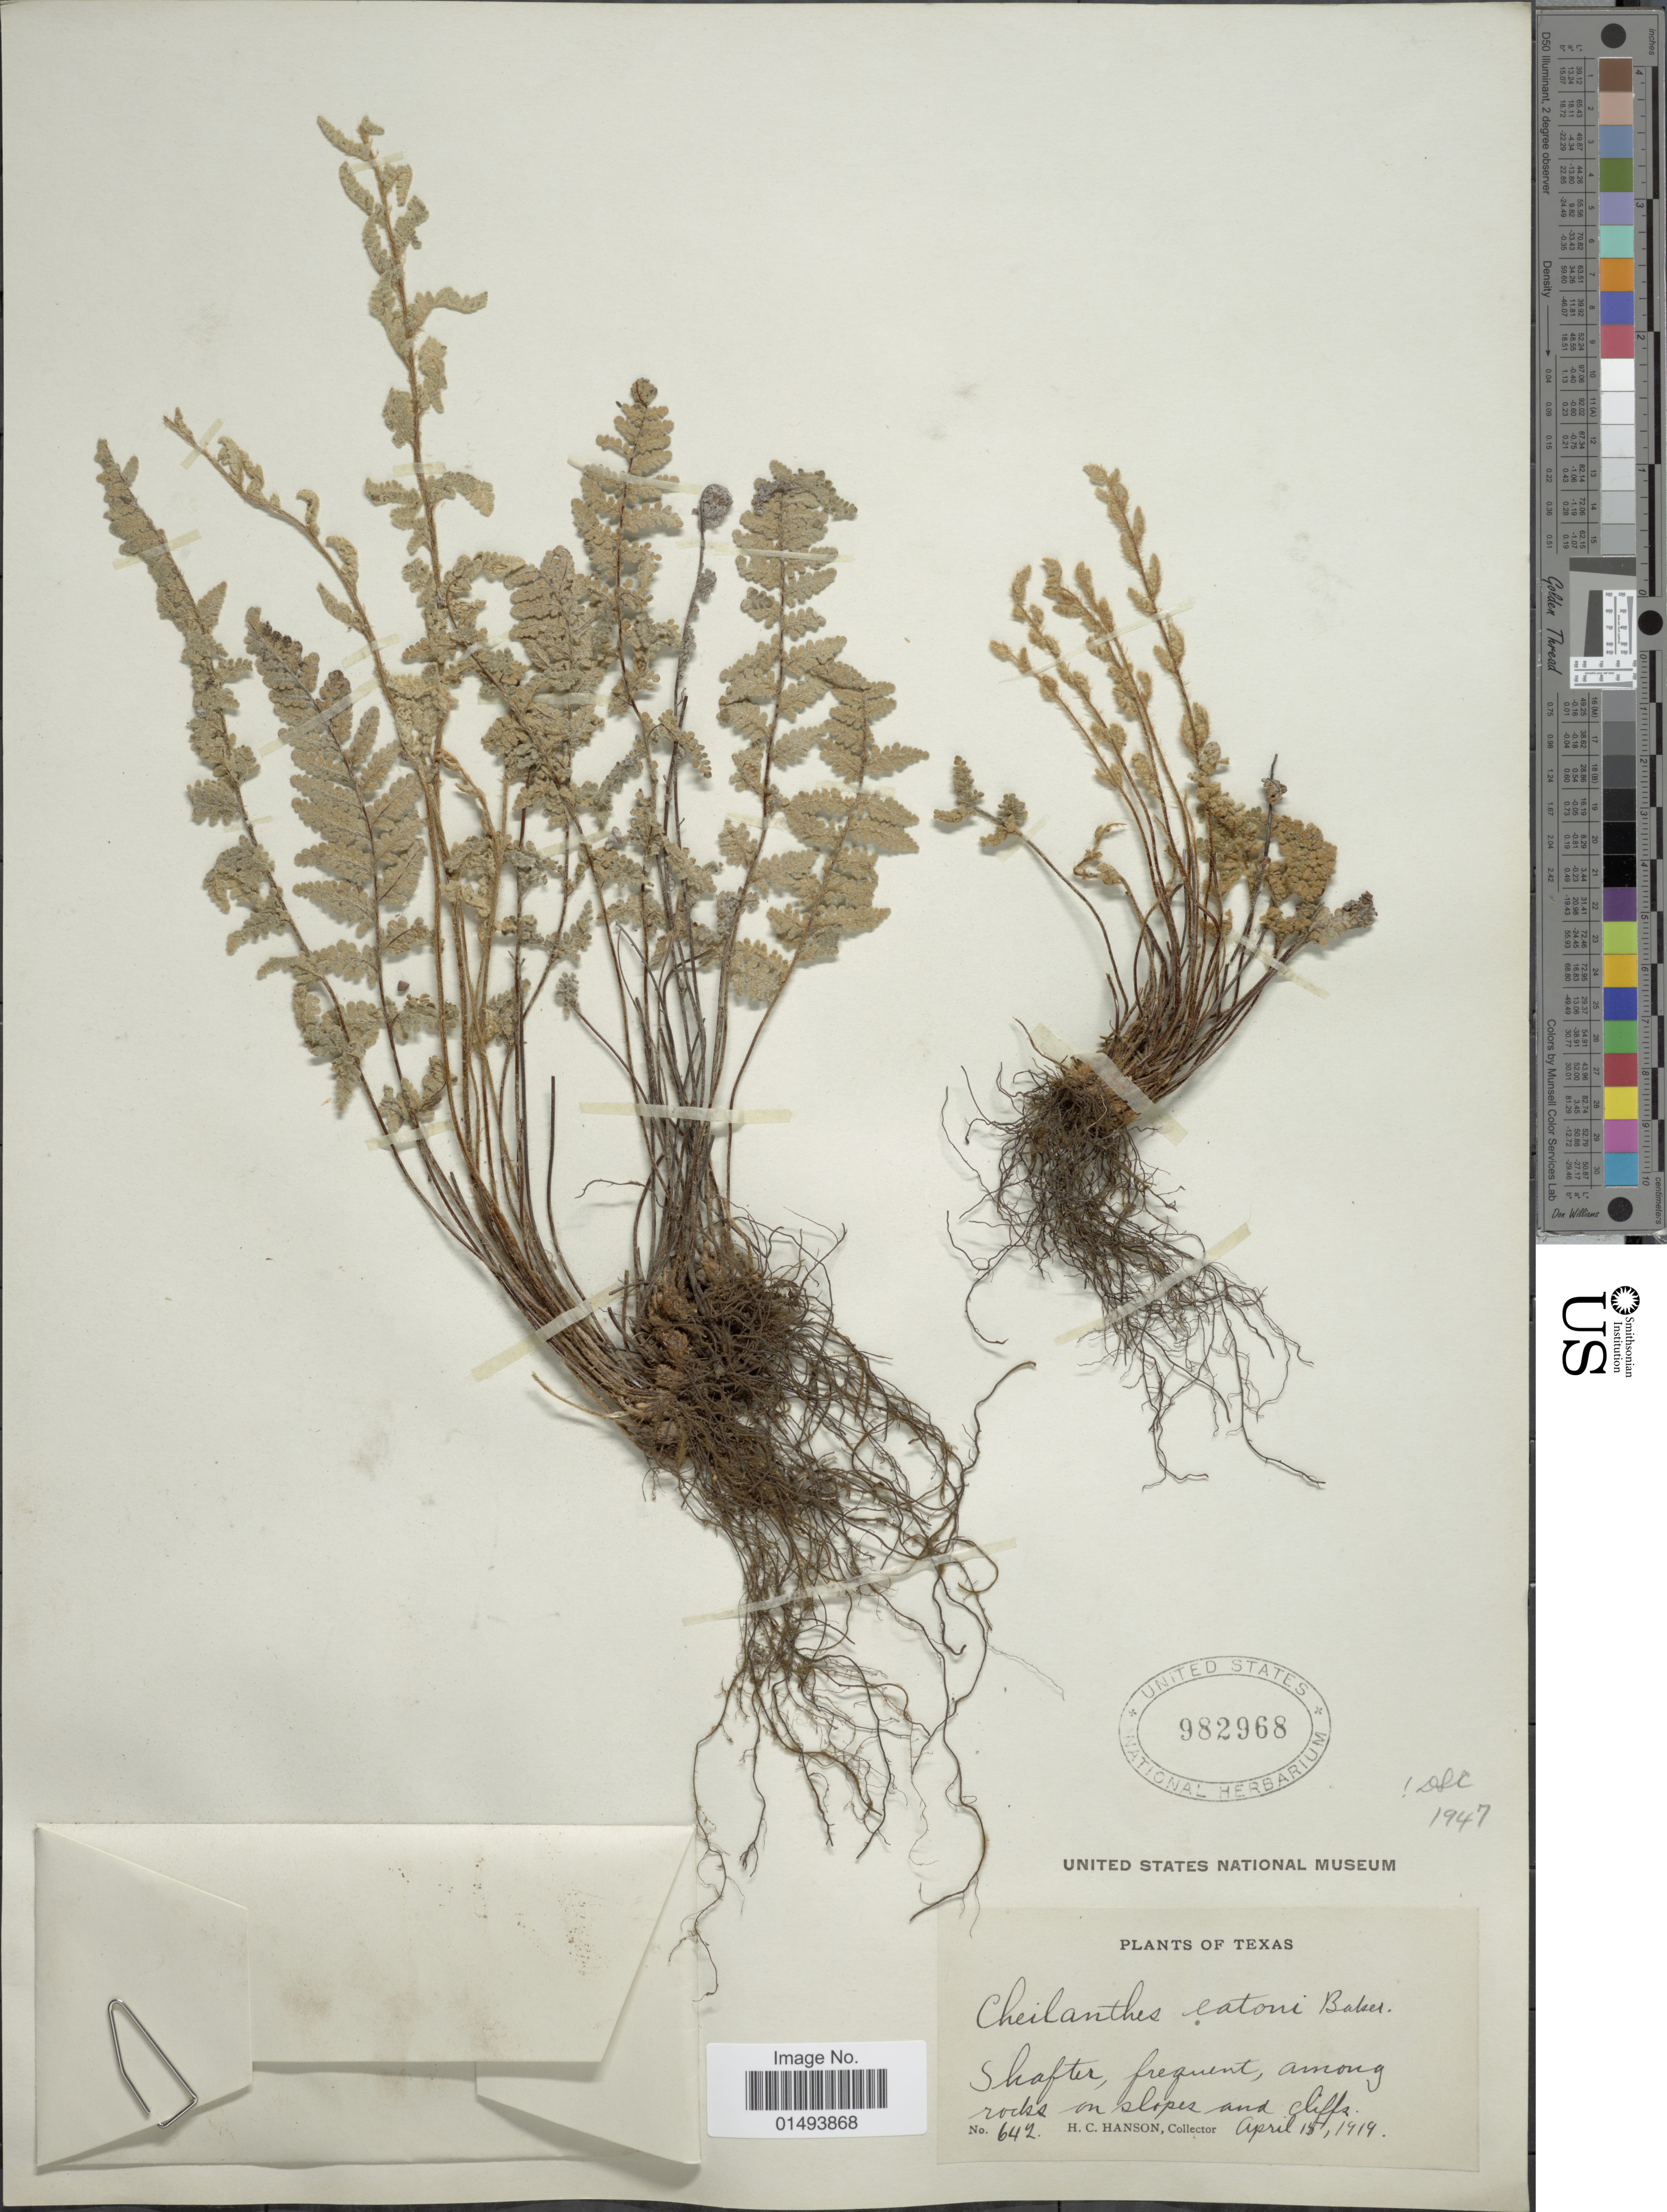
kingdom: Plantae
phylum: Tracheophyta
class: Polypodiopsida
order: Polypodiales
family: Pteridaceae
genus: Myriopteris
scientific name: Myriopteris rufa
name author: Fée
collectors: H. Hanson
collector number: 642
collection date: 1919-04-15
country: United States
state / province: Texas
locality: Plants of Texas, Shafter, frequent among rocks on slopes and cliffs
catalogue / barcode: US 982968